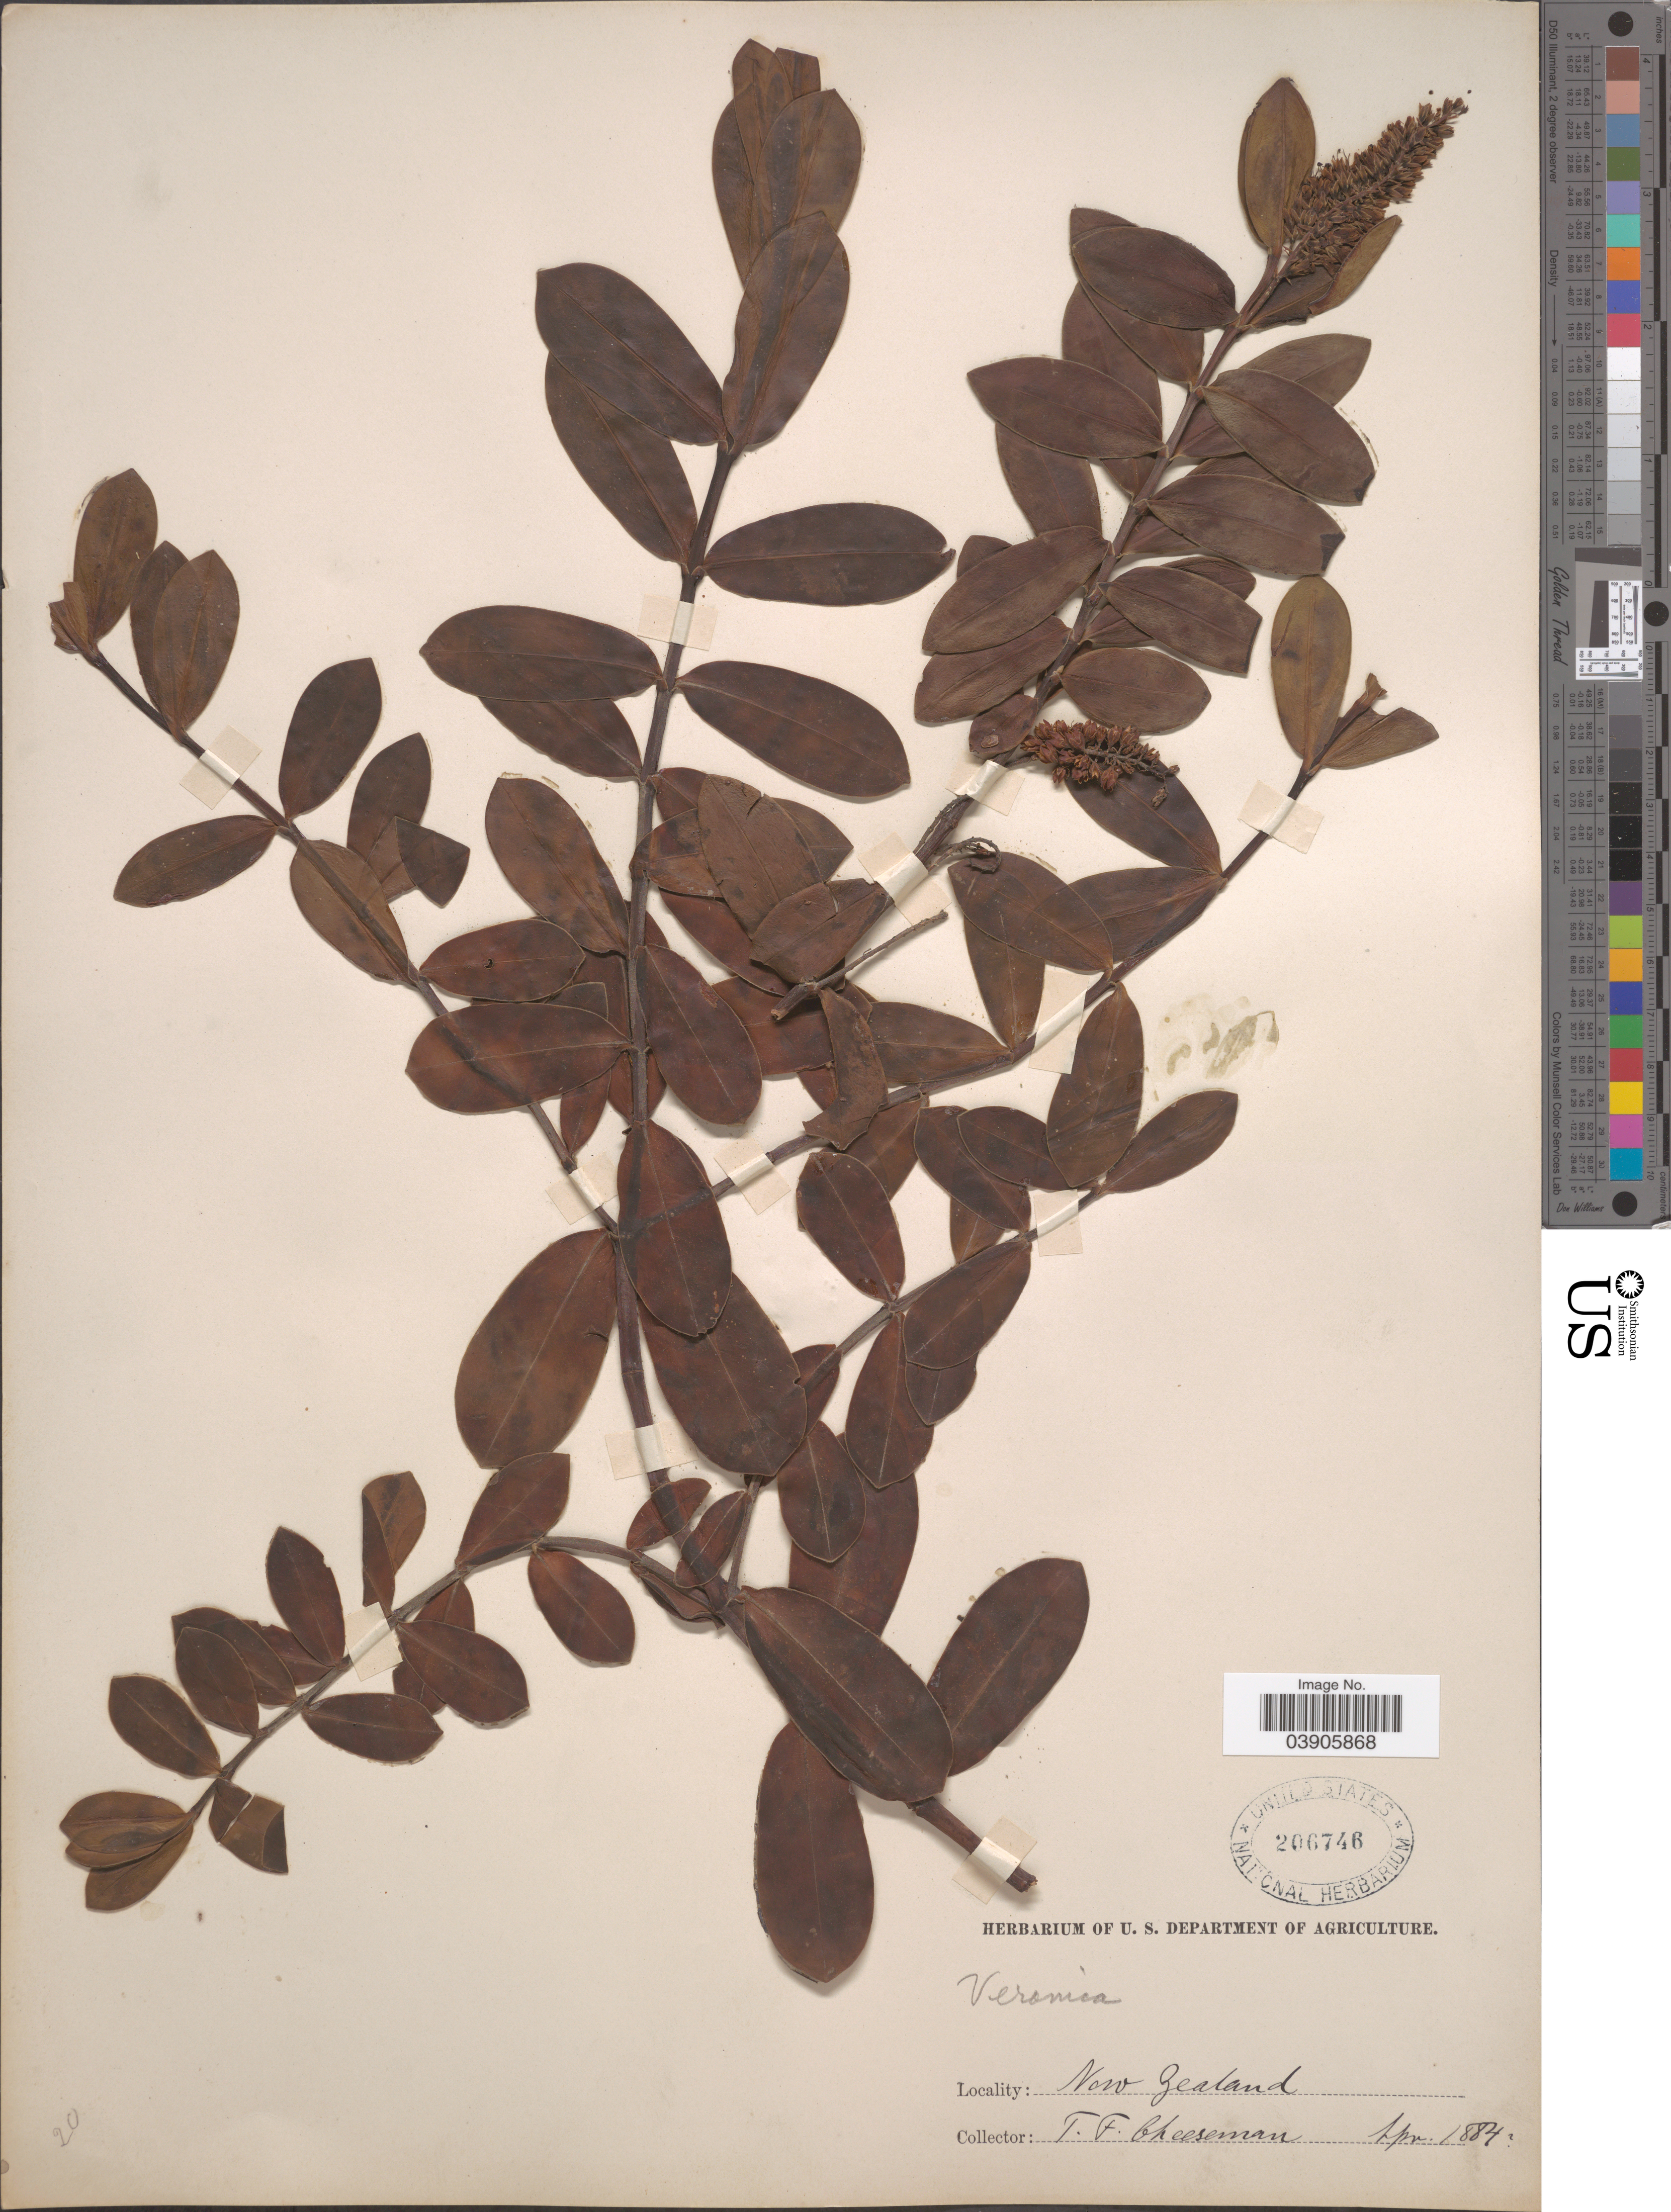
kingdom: Plantae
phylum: Tracheophyta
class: Magnoliopsida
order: Lamiales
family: Plantaginaceae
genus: Hebe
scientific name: Hebe sp.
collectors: T. F. Cheeseman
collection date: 1884-04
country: New Zealand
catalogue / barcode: US 206746